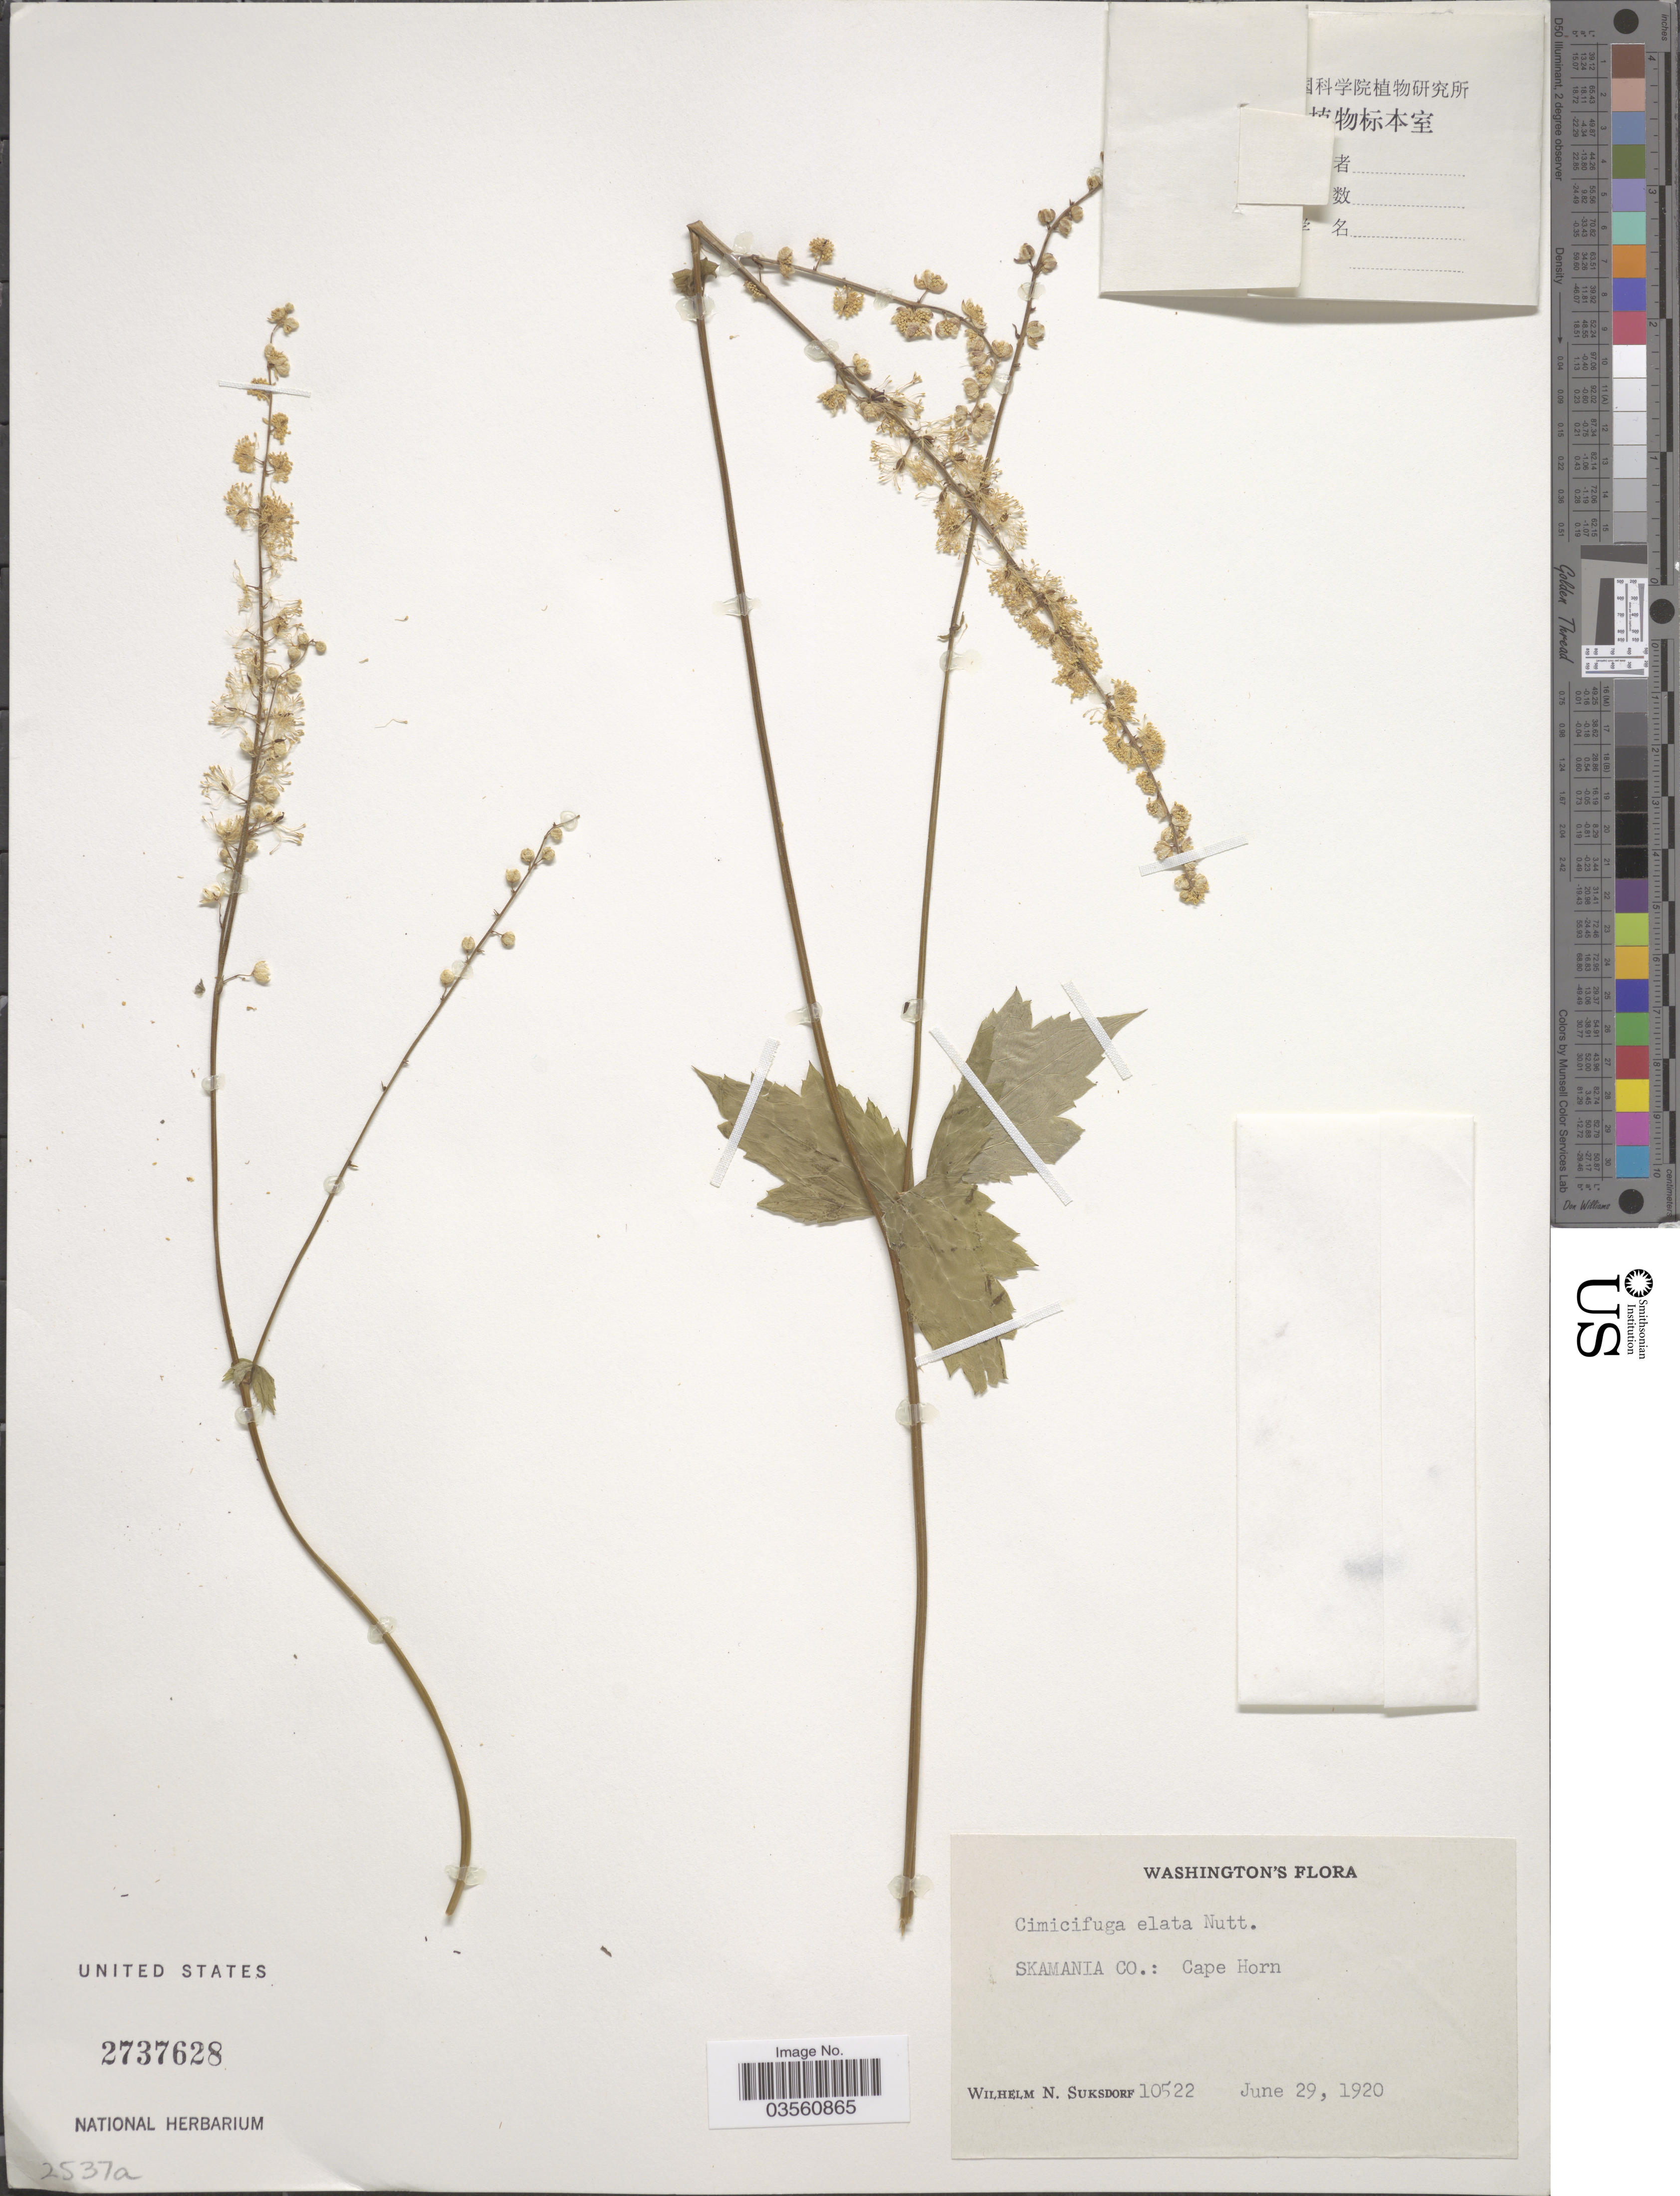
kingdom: Plantae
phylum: Tracheophyta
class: Magnoliopsida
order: Ranunculales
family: Ranunculaceae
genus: Actaea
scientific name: Actaea elata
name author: (Nutt.) Prantl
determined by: Strong, M. T., (US), Smithsonian Institution - National Museum of Natural History (UNITED STATES)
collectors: W. N. Suksdorf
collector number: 10522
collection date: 1920-06-29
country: United States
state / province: Washington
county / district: Skamania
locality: Skamania Co.: Cape Horn.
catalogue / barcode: US 2737628